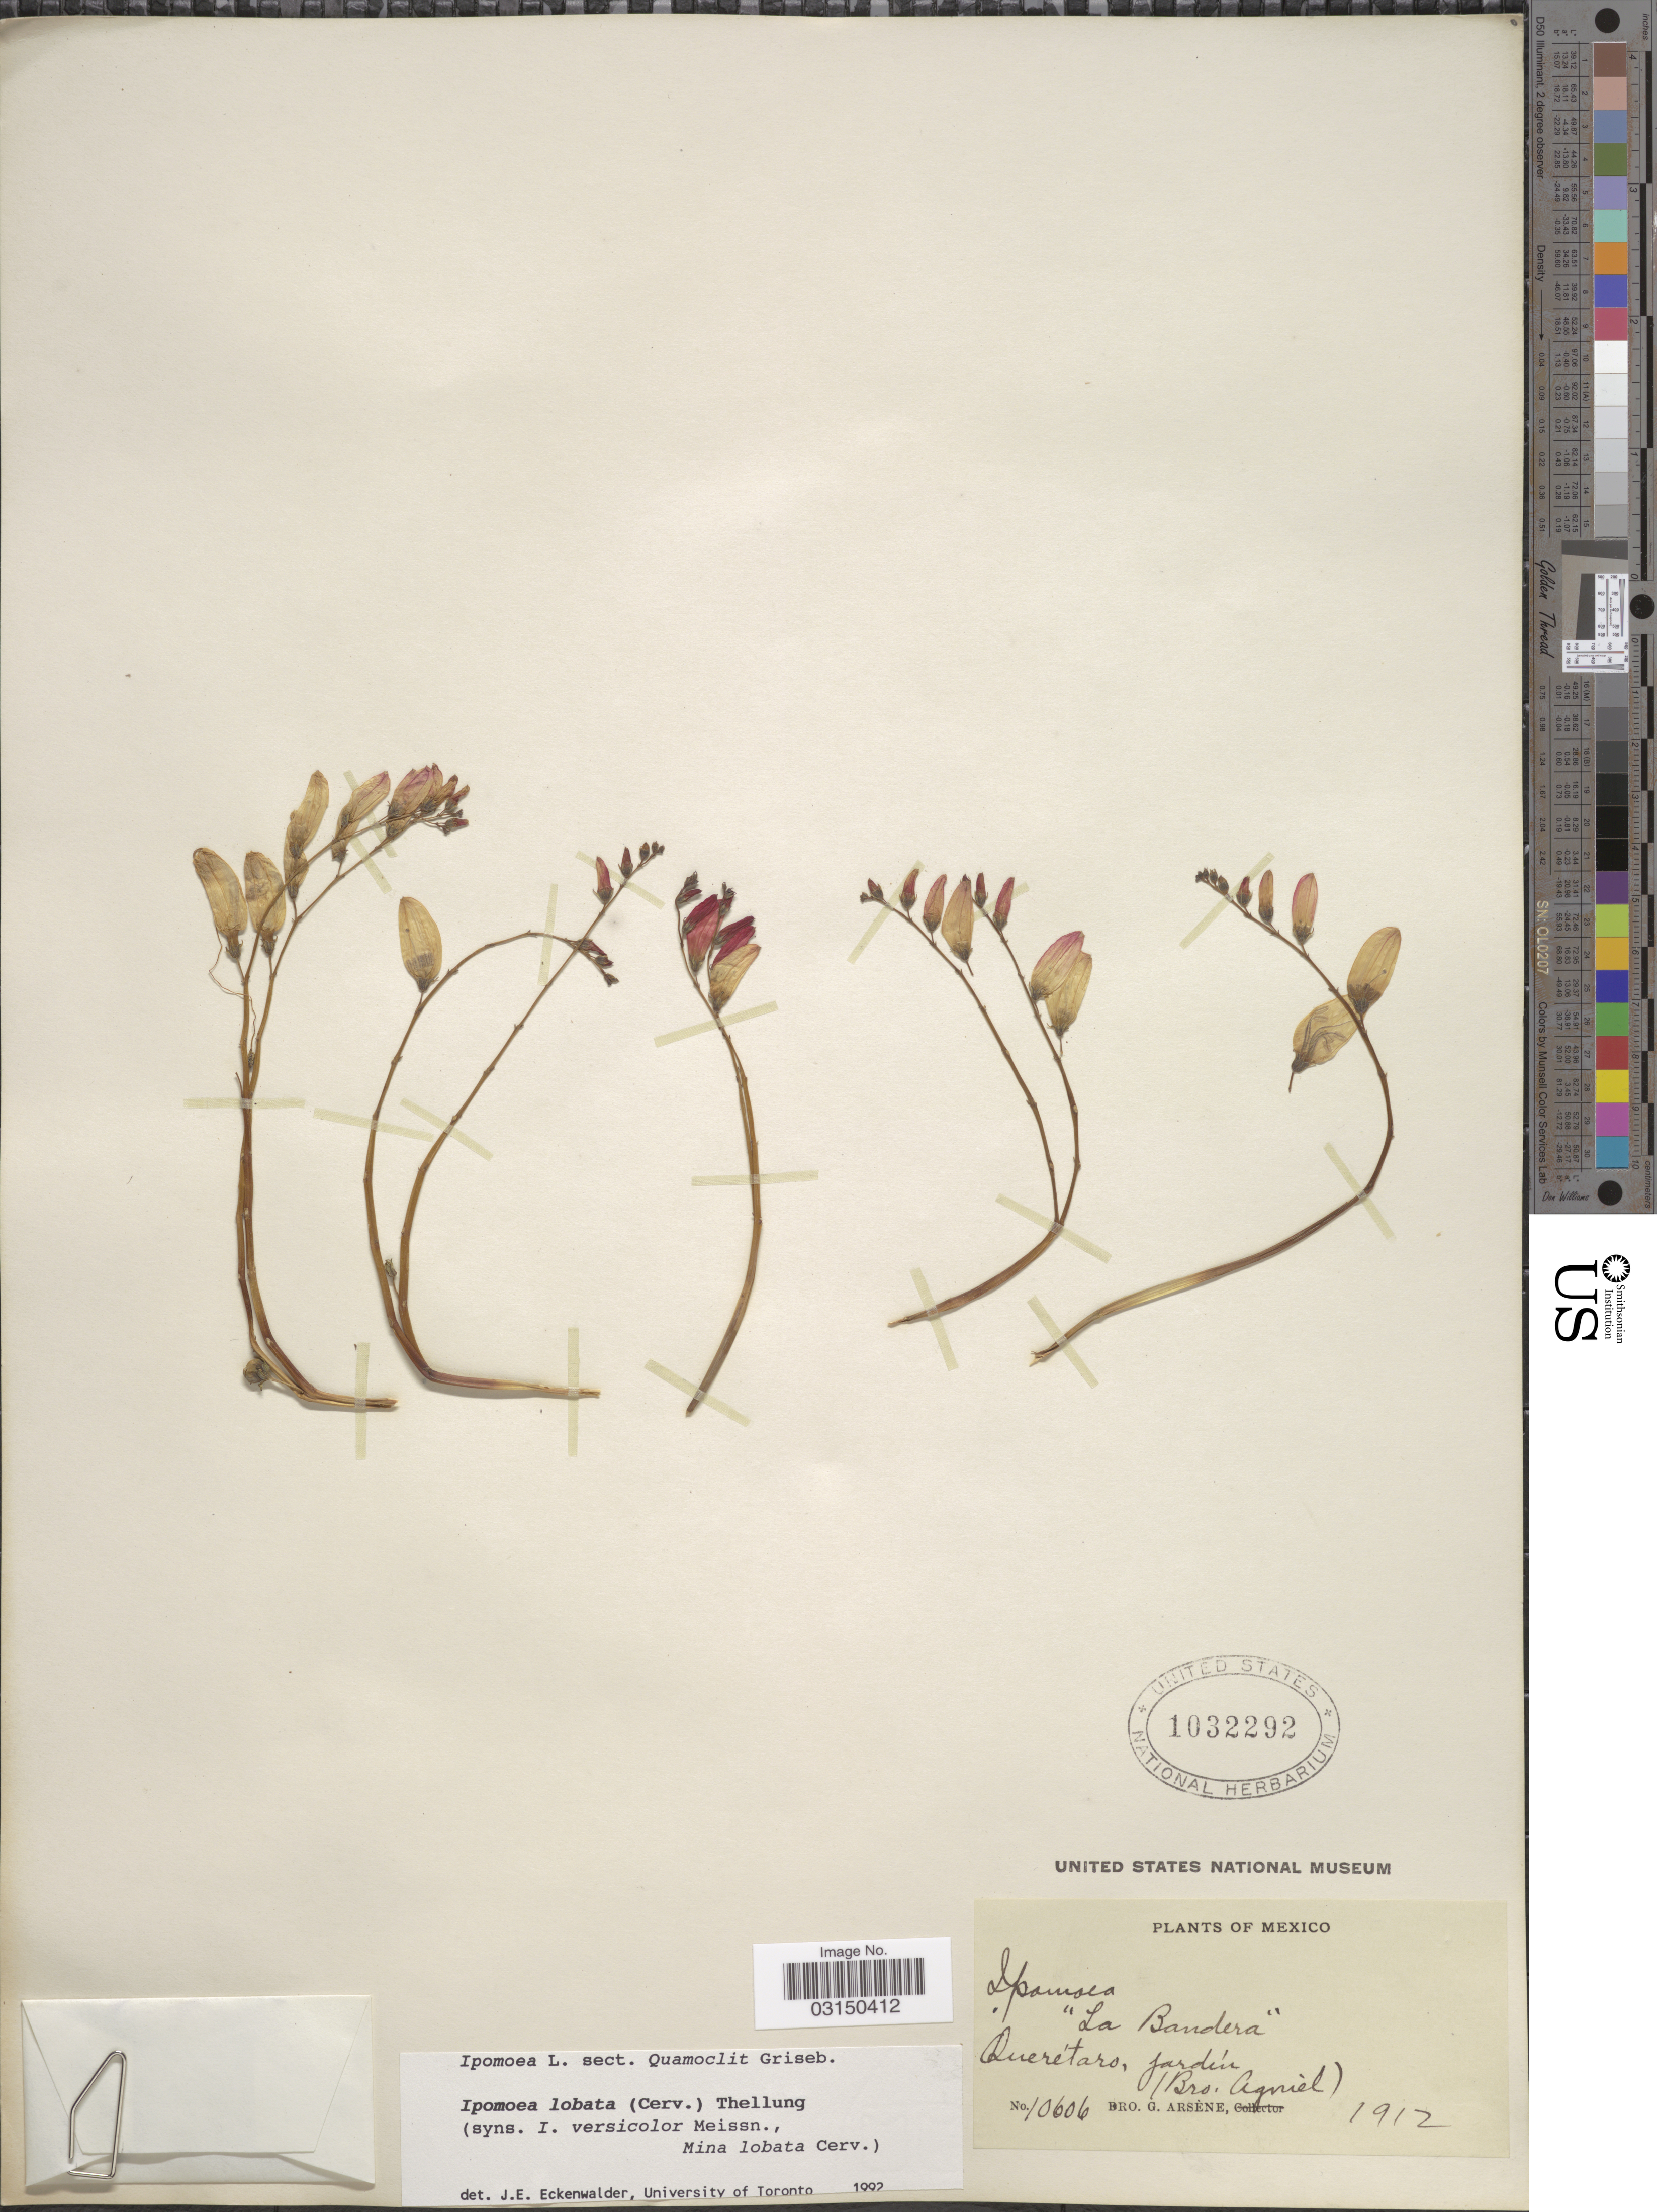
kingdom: Plantae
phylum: Tracheophyta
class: Magnoliopsida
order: Solanales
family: Convolvulaceae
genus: Ipomoea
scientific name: Ipomoea lobata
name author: (Cerv.) Thell.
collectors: Bro. Daniel & Bro. G. Arsène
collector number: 10606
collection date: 1912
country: Mexico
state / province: Querétaro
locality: Querétaro, jardín.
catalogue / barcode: US 1032292